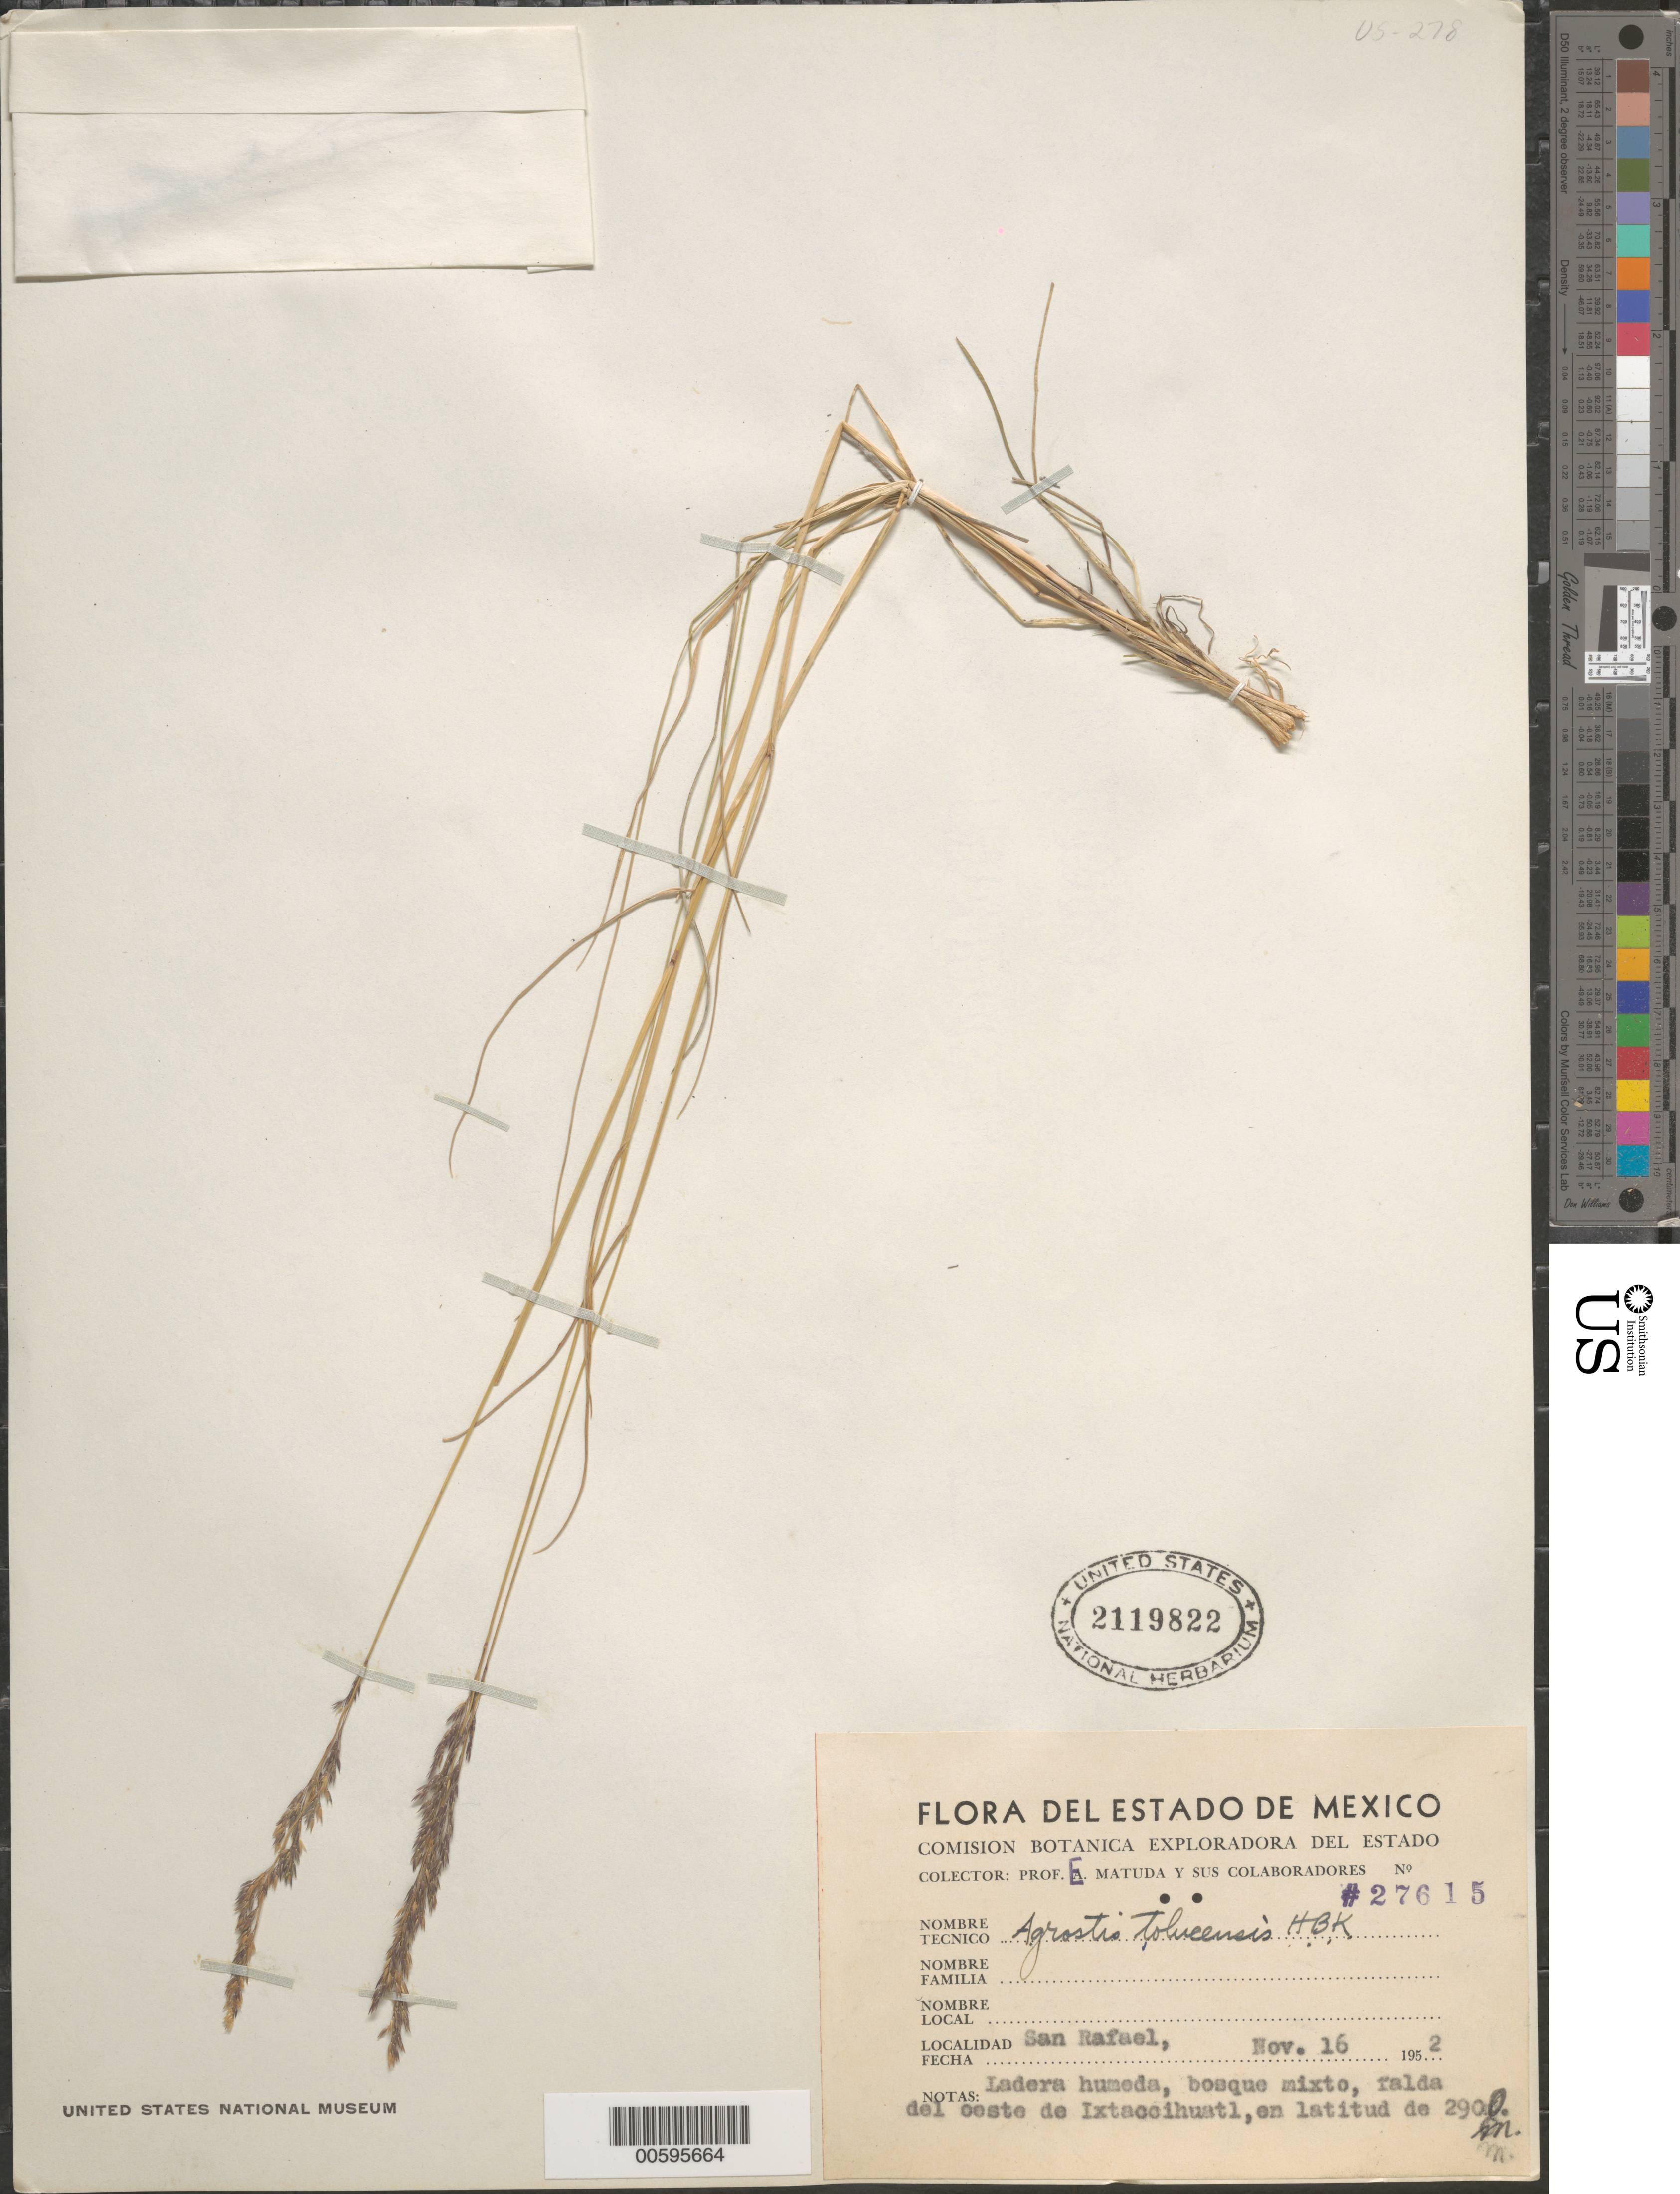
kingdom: Plantae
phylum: Tracheophyta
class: Liliopsida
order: Poales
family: Poaceae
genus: Agrostis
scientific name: Agrostis tolucensis Kunth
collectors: E. Matuda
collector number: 27615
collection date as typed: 16 Nov 1952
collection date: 1952-11-16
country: Mexico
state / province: México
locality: San Rafael, ralda del oeste de Ixtaccihuatl.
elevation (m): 2900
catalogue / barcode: US 2119822